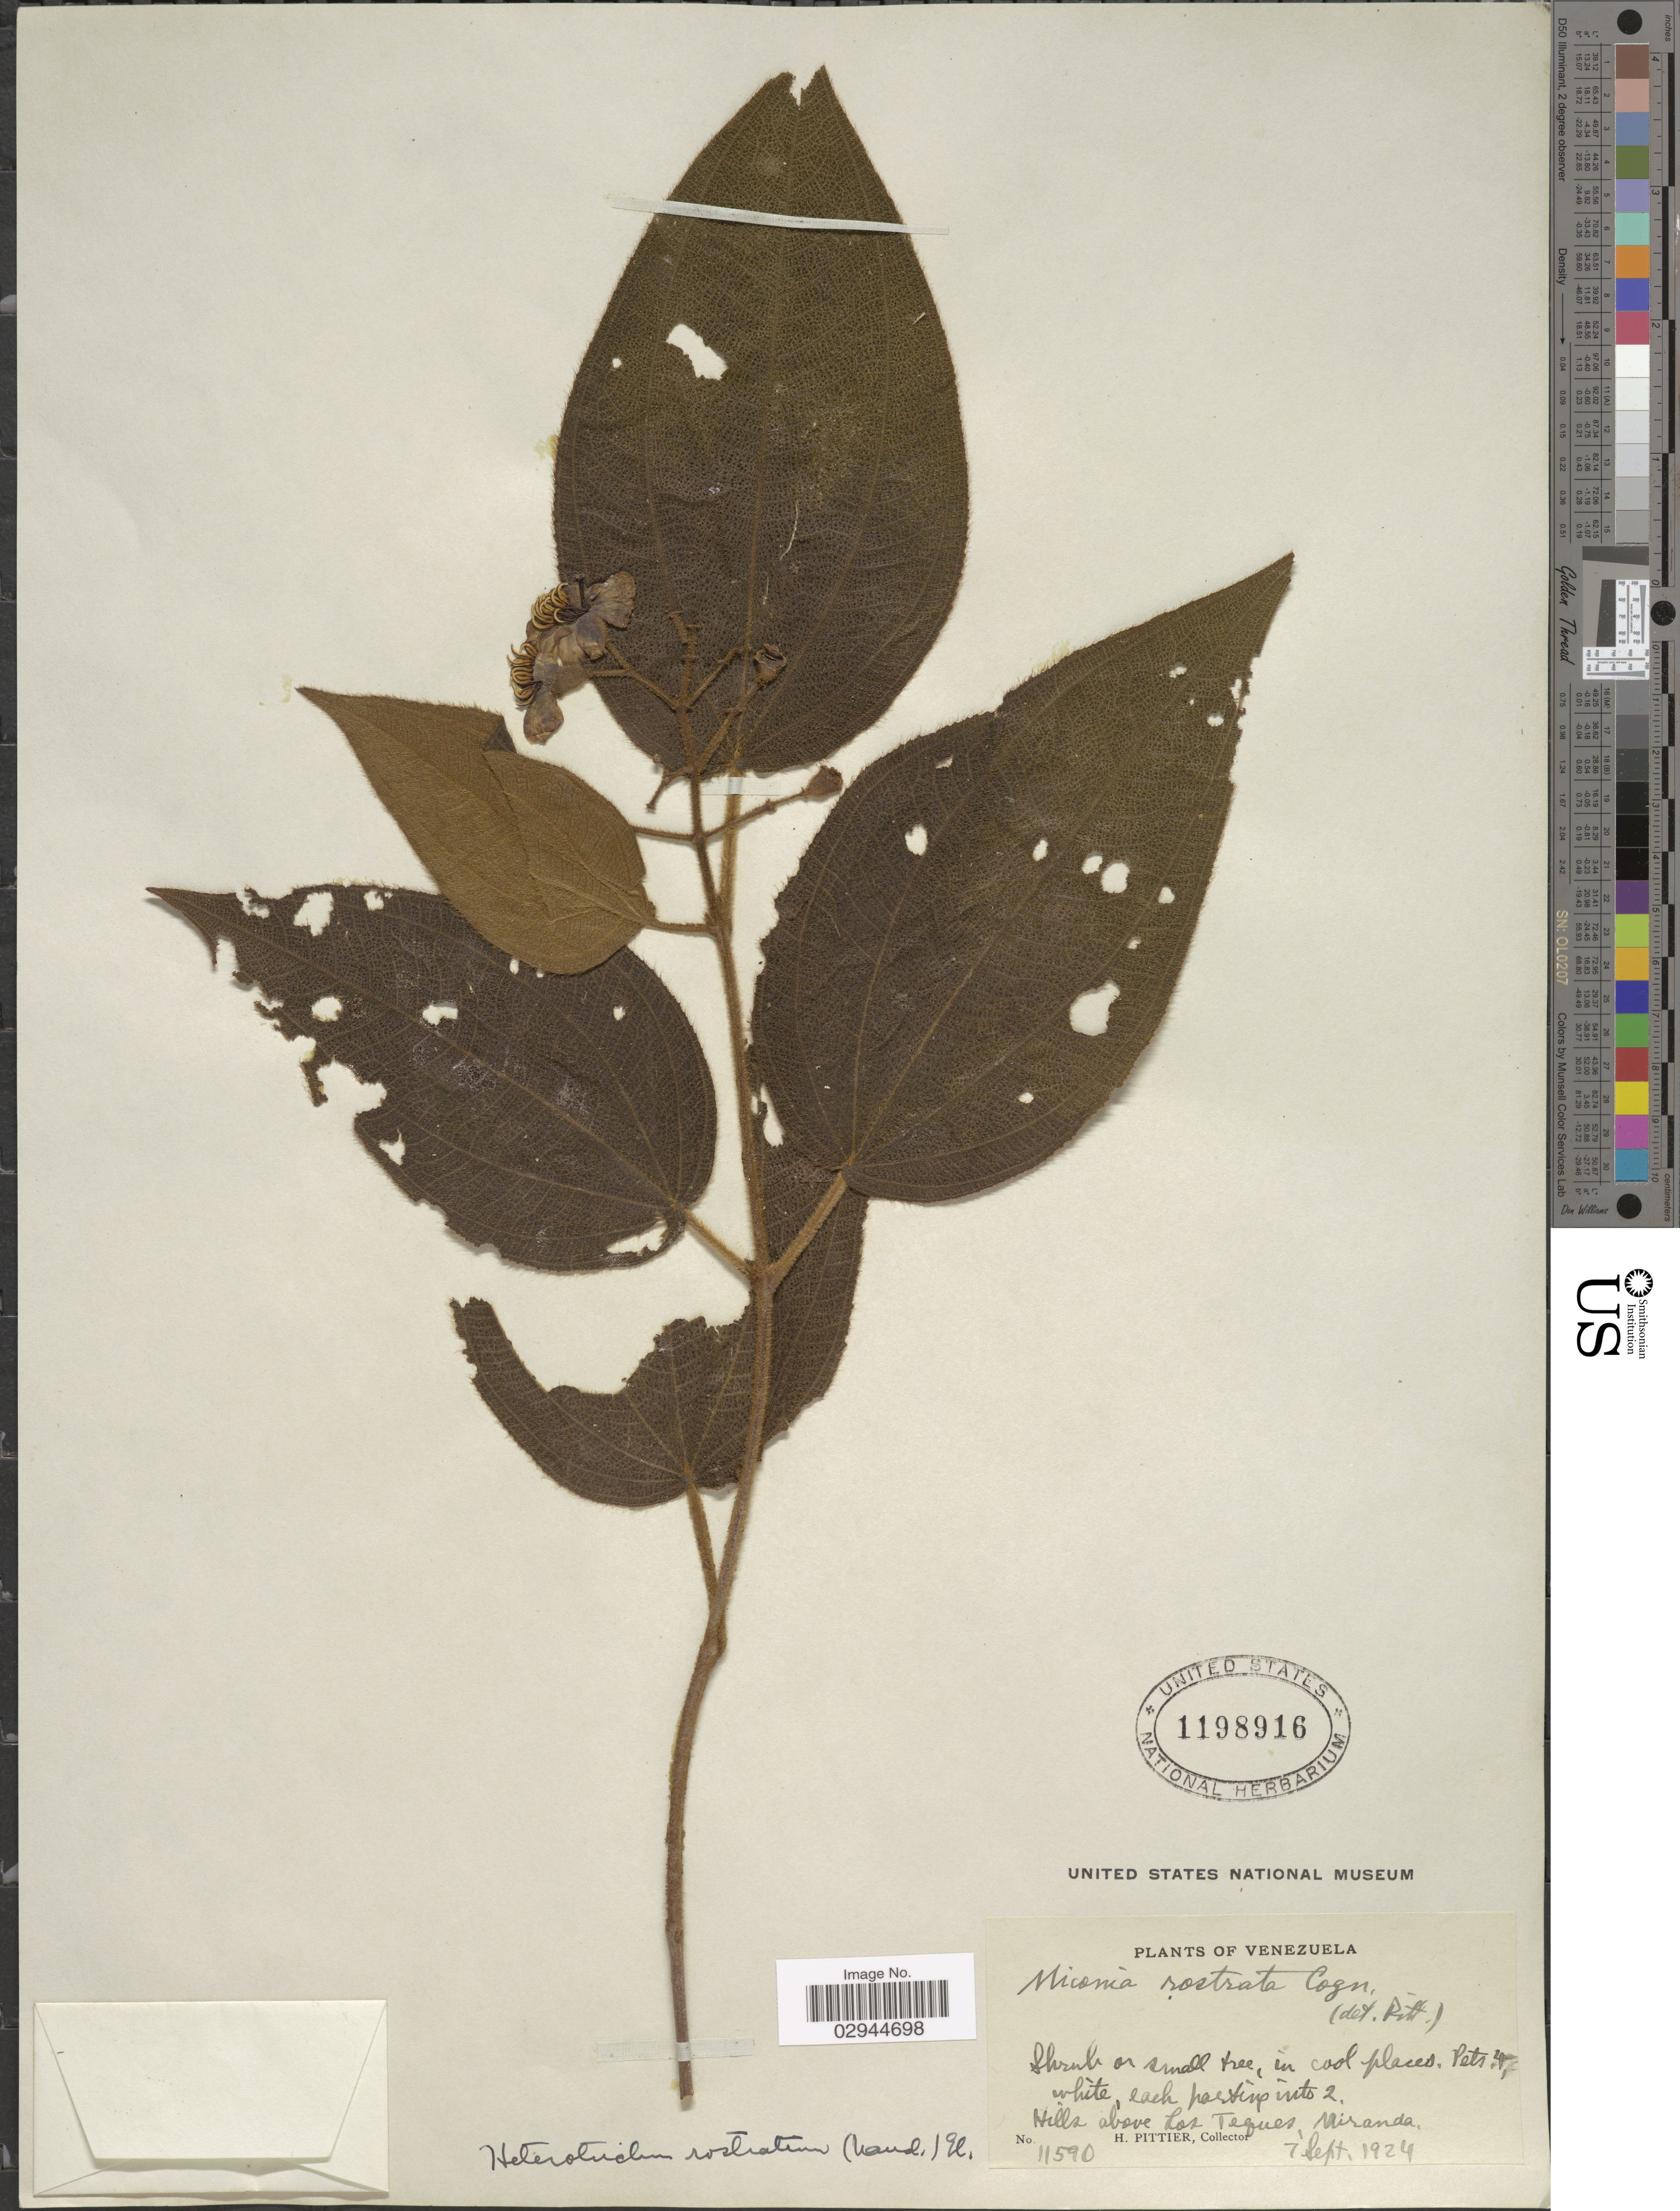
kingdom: Plantae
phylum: Tracheophyta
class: Magnoliopsida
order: Myrtales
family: Melastomataceae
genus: Miconia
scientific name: Miconia tuberculata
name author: (Naudin) Triana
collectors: H. F. Pittier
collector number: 11590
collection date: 1924-09-07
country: Venezuela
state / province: Miranda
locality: Hills above Los Tegues.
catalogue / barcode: US 1198916